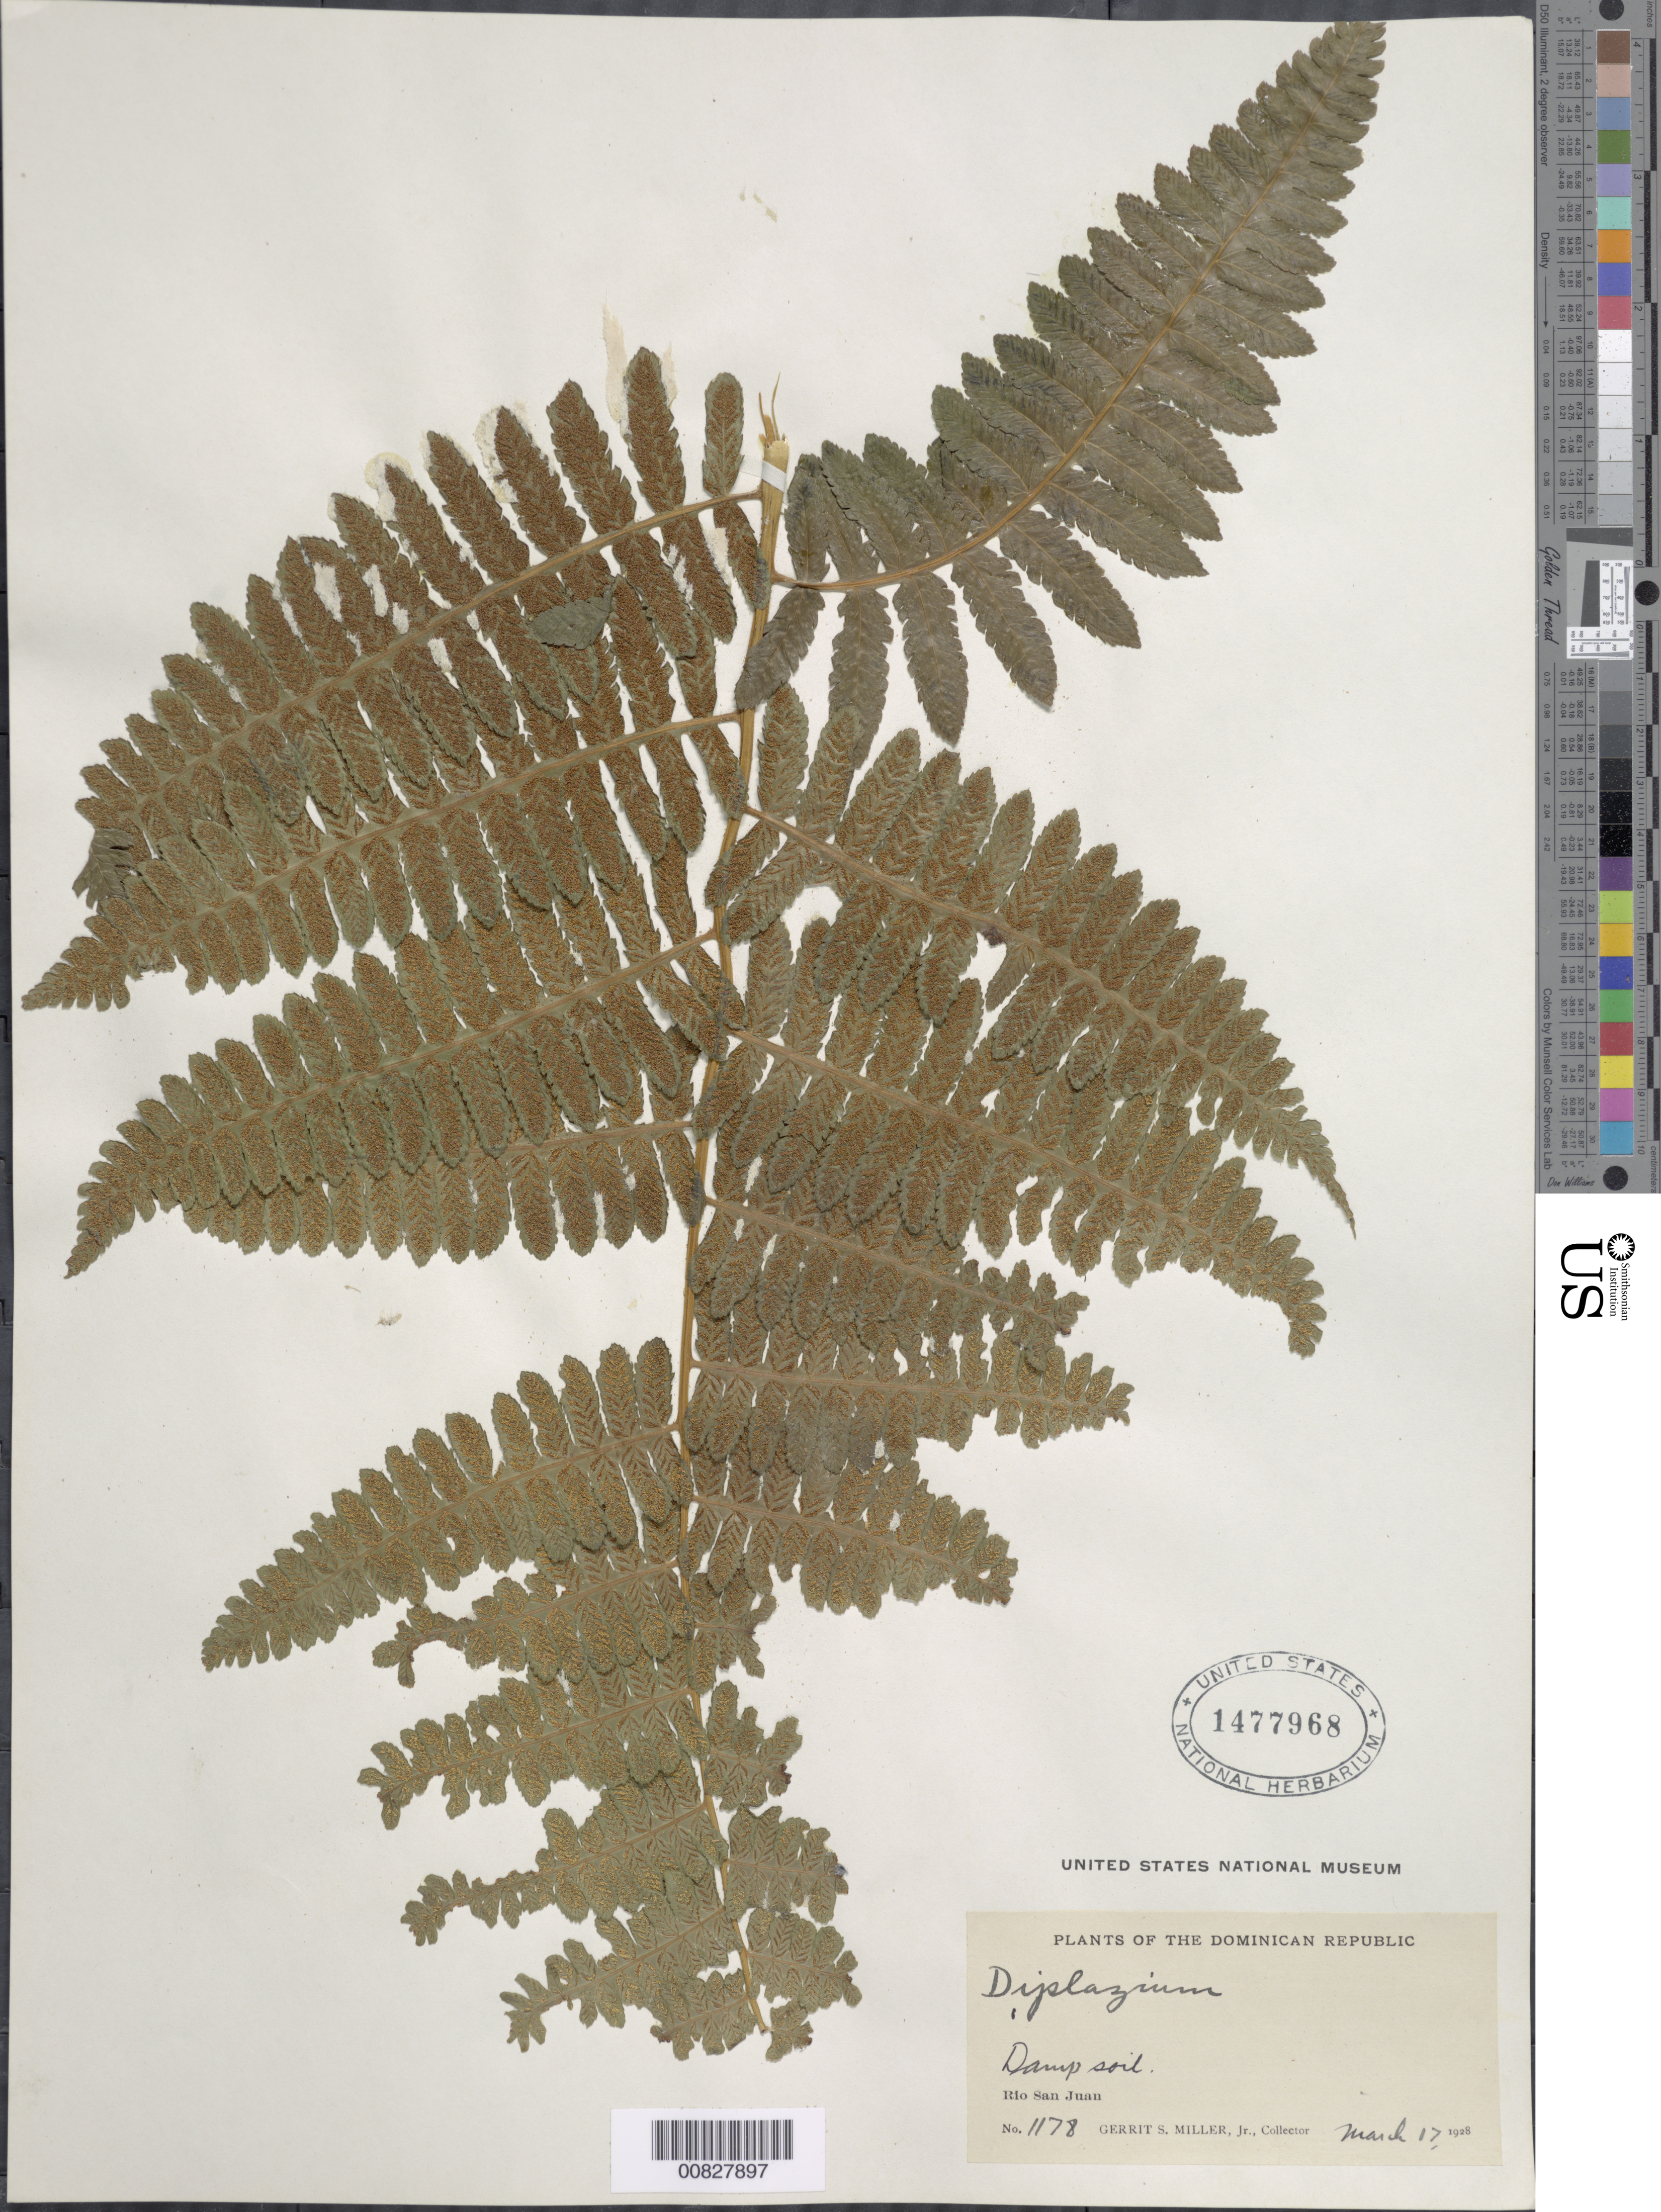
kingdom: Plantae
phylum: Tracheophyta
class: Polypodiopsida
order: Polypodiales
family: Athyriaceae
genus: Diplazium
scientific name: Diplazium sp.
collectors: G. S. Miller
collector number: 1178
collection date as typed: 17 Mar 1928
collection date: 1928-03-17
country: Dominican Republic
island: Hispaniola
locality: Río San Juan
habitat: Damp soil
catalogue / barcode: US 1477968